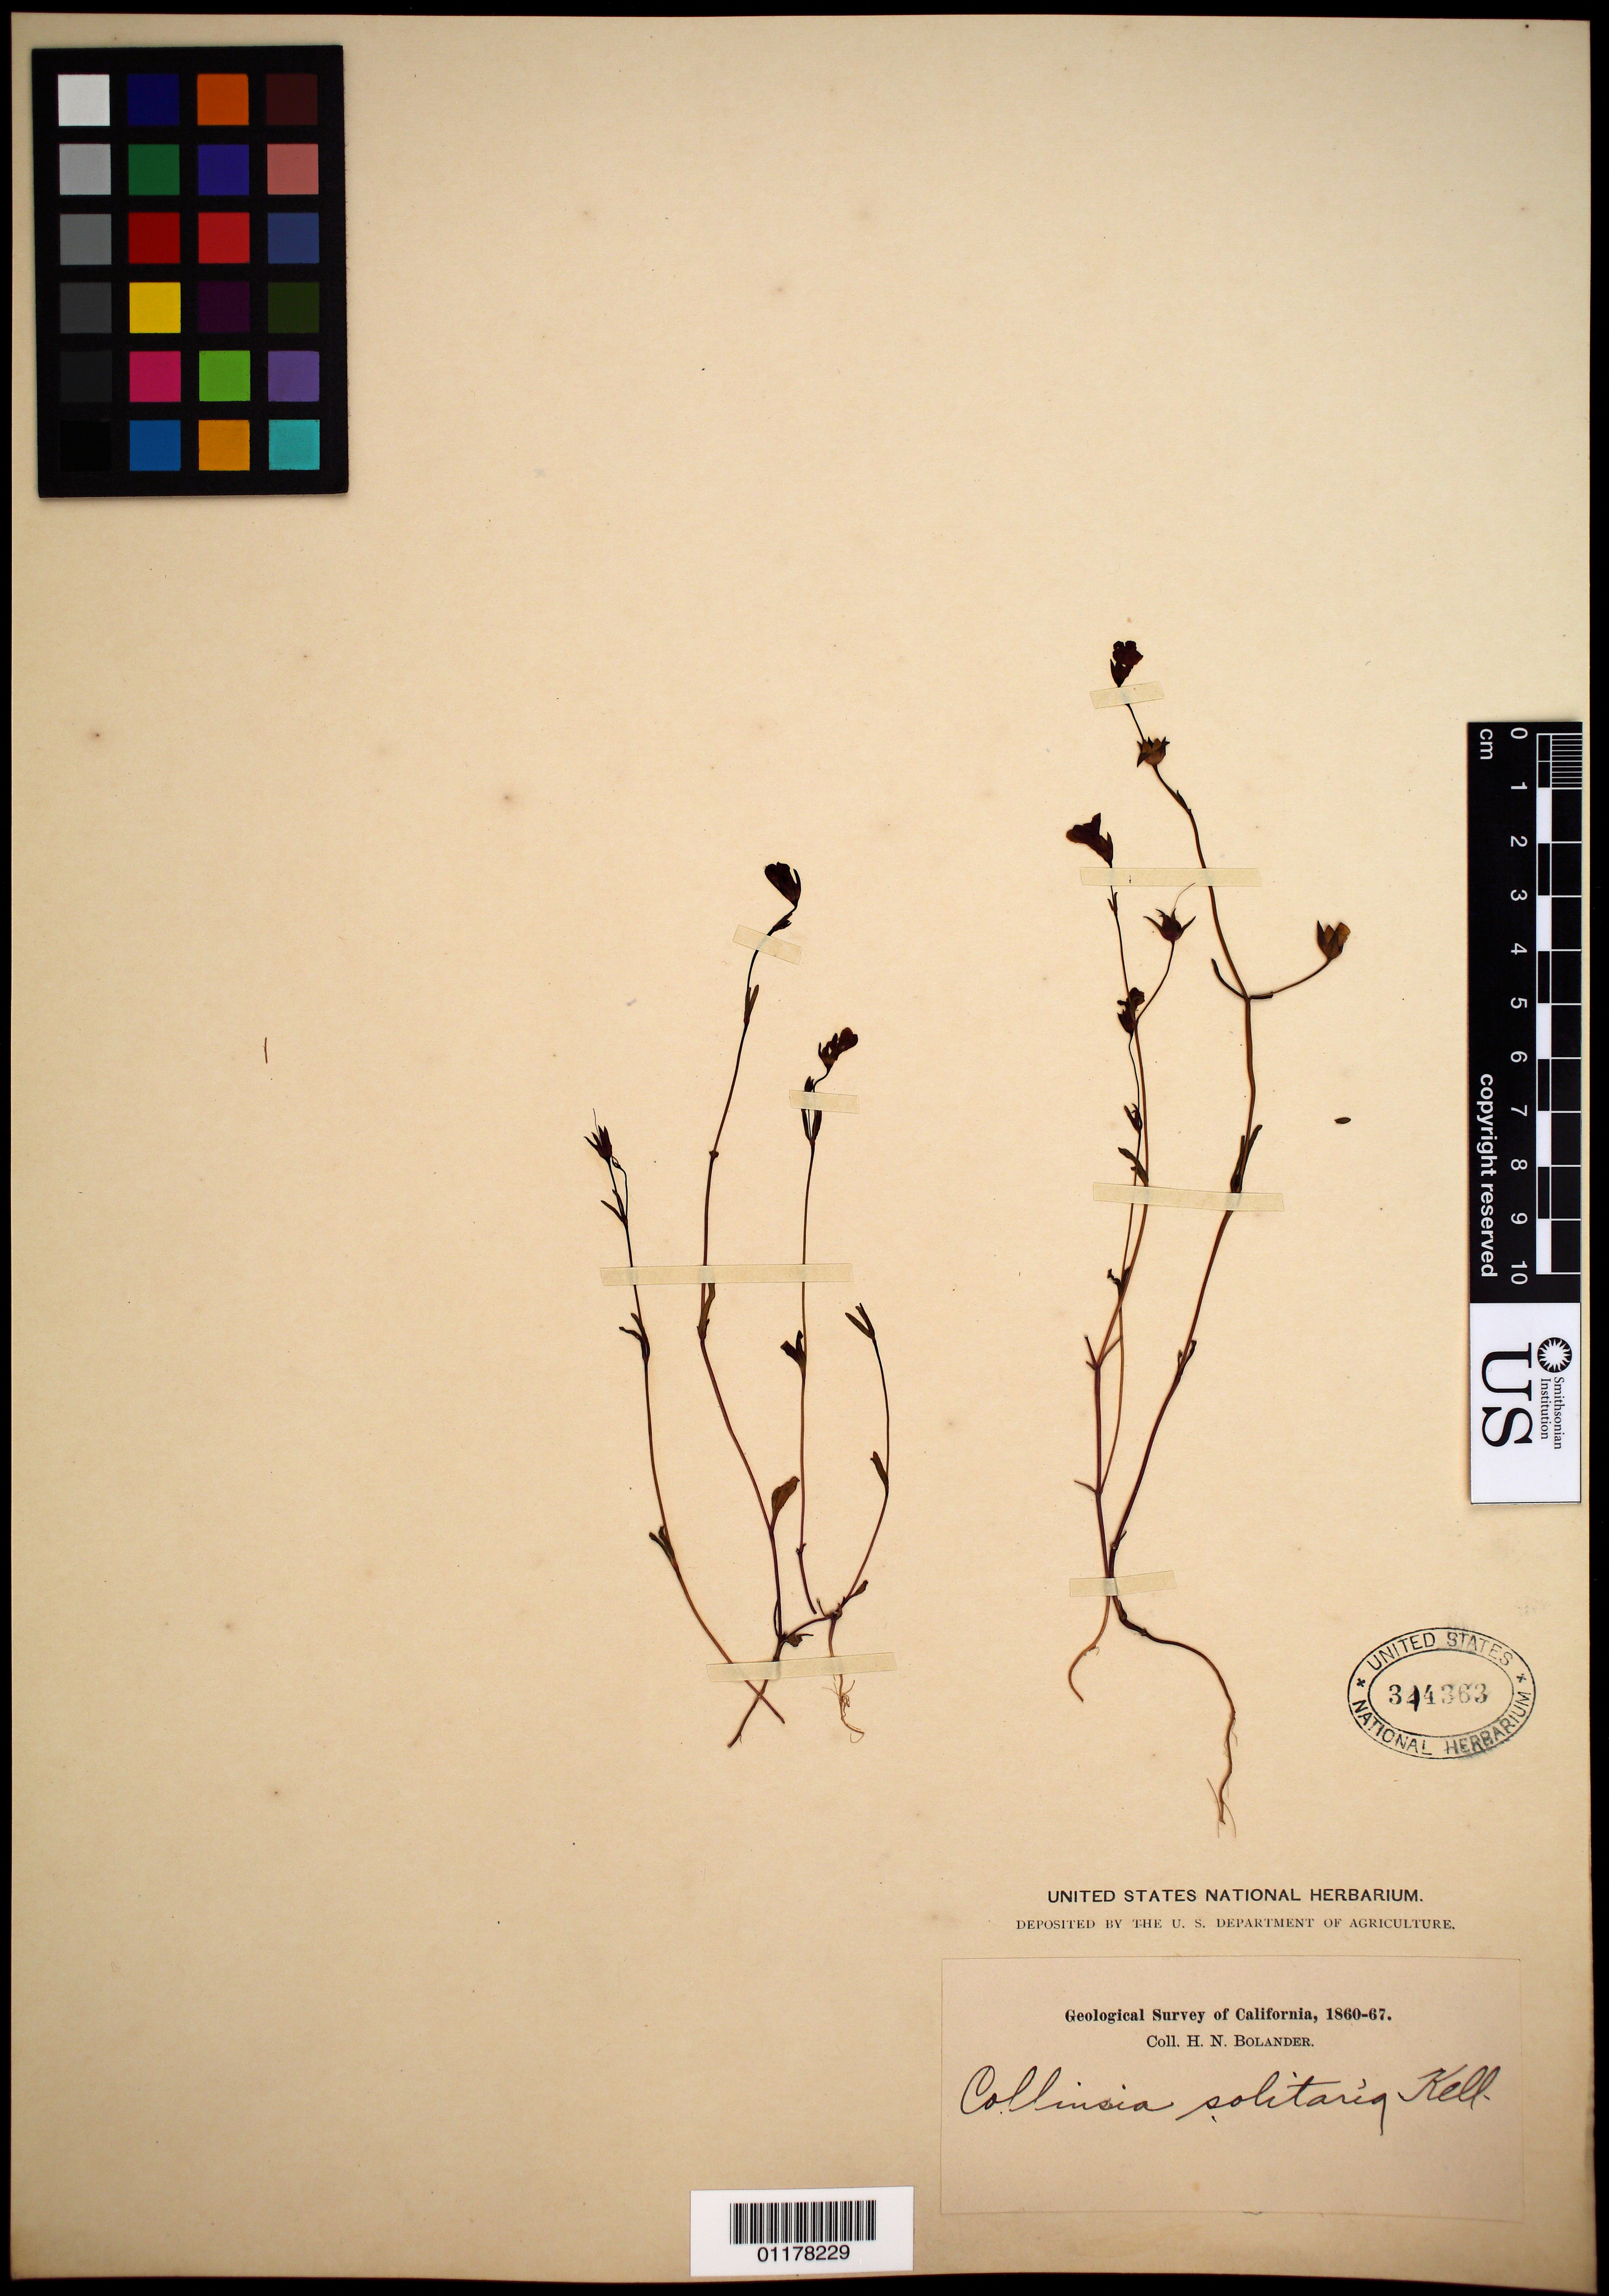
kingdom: Plantae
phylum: Tracheophyta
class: Magnoliopsida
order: Lamiales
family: Plantaginaceae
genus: Collinsia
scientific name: Collinsia solitaria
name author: Kellogg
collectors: H. Bolander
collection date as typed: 1860 to -- --- 1867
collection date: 1860/1867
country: United States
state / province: California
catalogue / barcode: US 344363